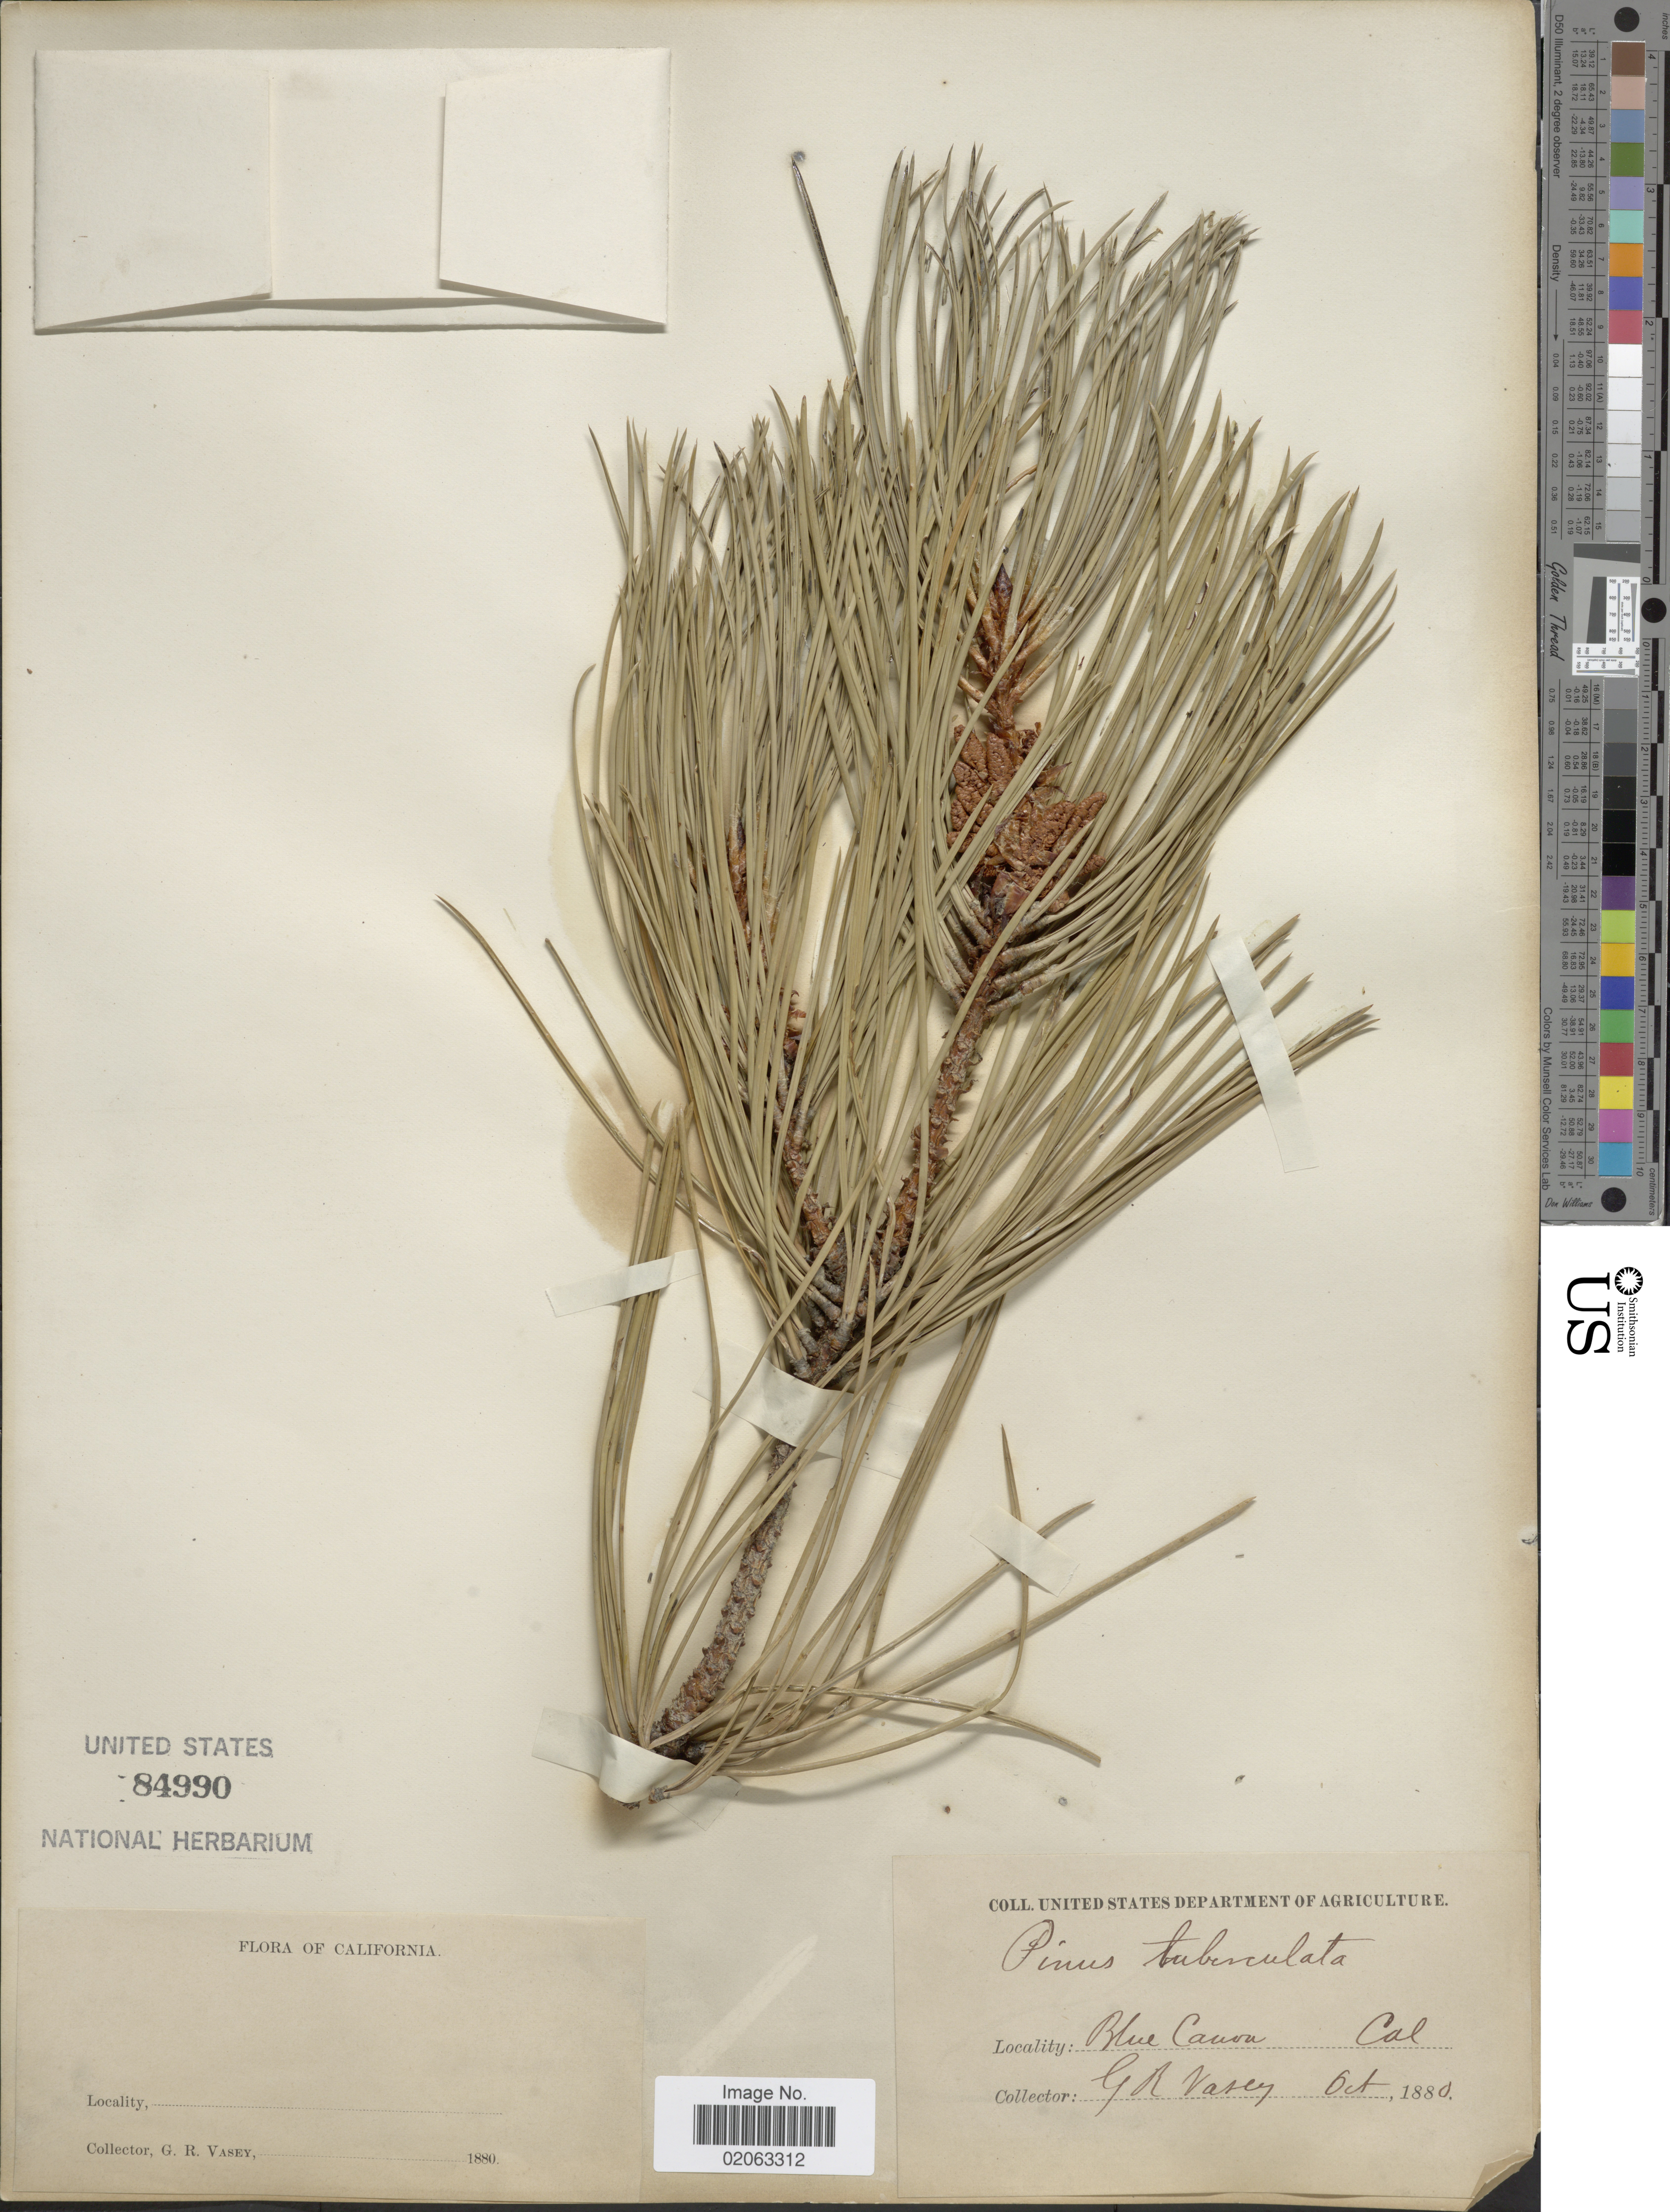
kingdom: Plantae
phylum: Tracheophyta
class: Pinopsida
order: Pinales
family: Pinaceae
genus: Pinus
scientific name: Pinus attenuata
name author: Lemmon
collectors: G. R. Vasey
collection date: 1880-10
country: United States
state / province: California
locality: Blue Canon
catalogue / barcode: US 84990